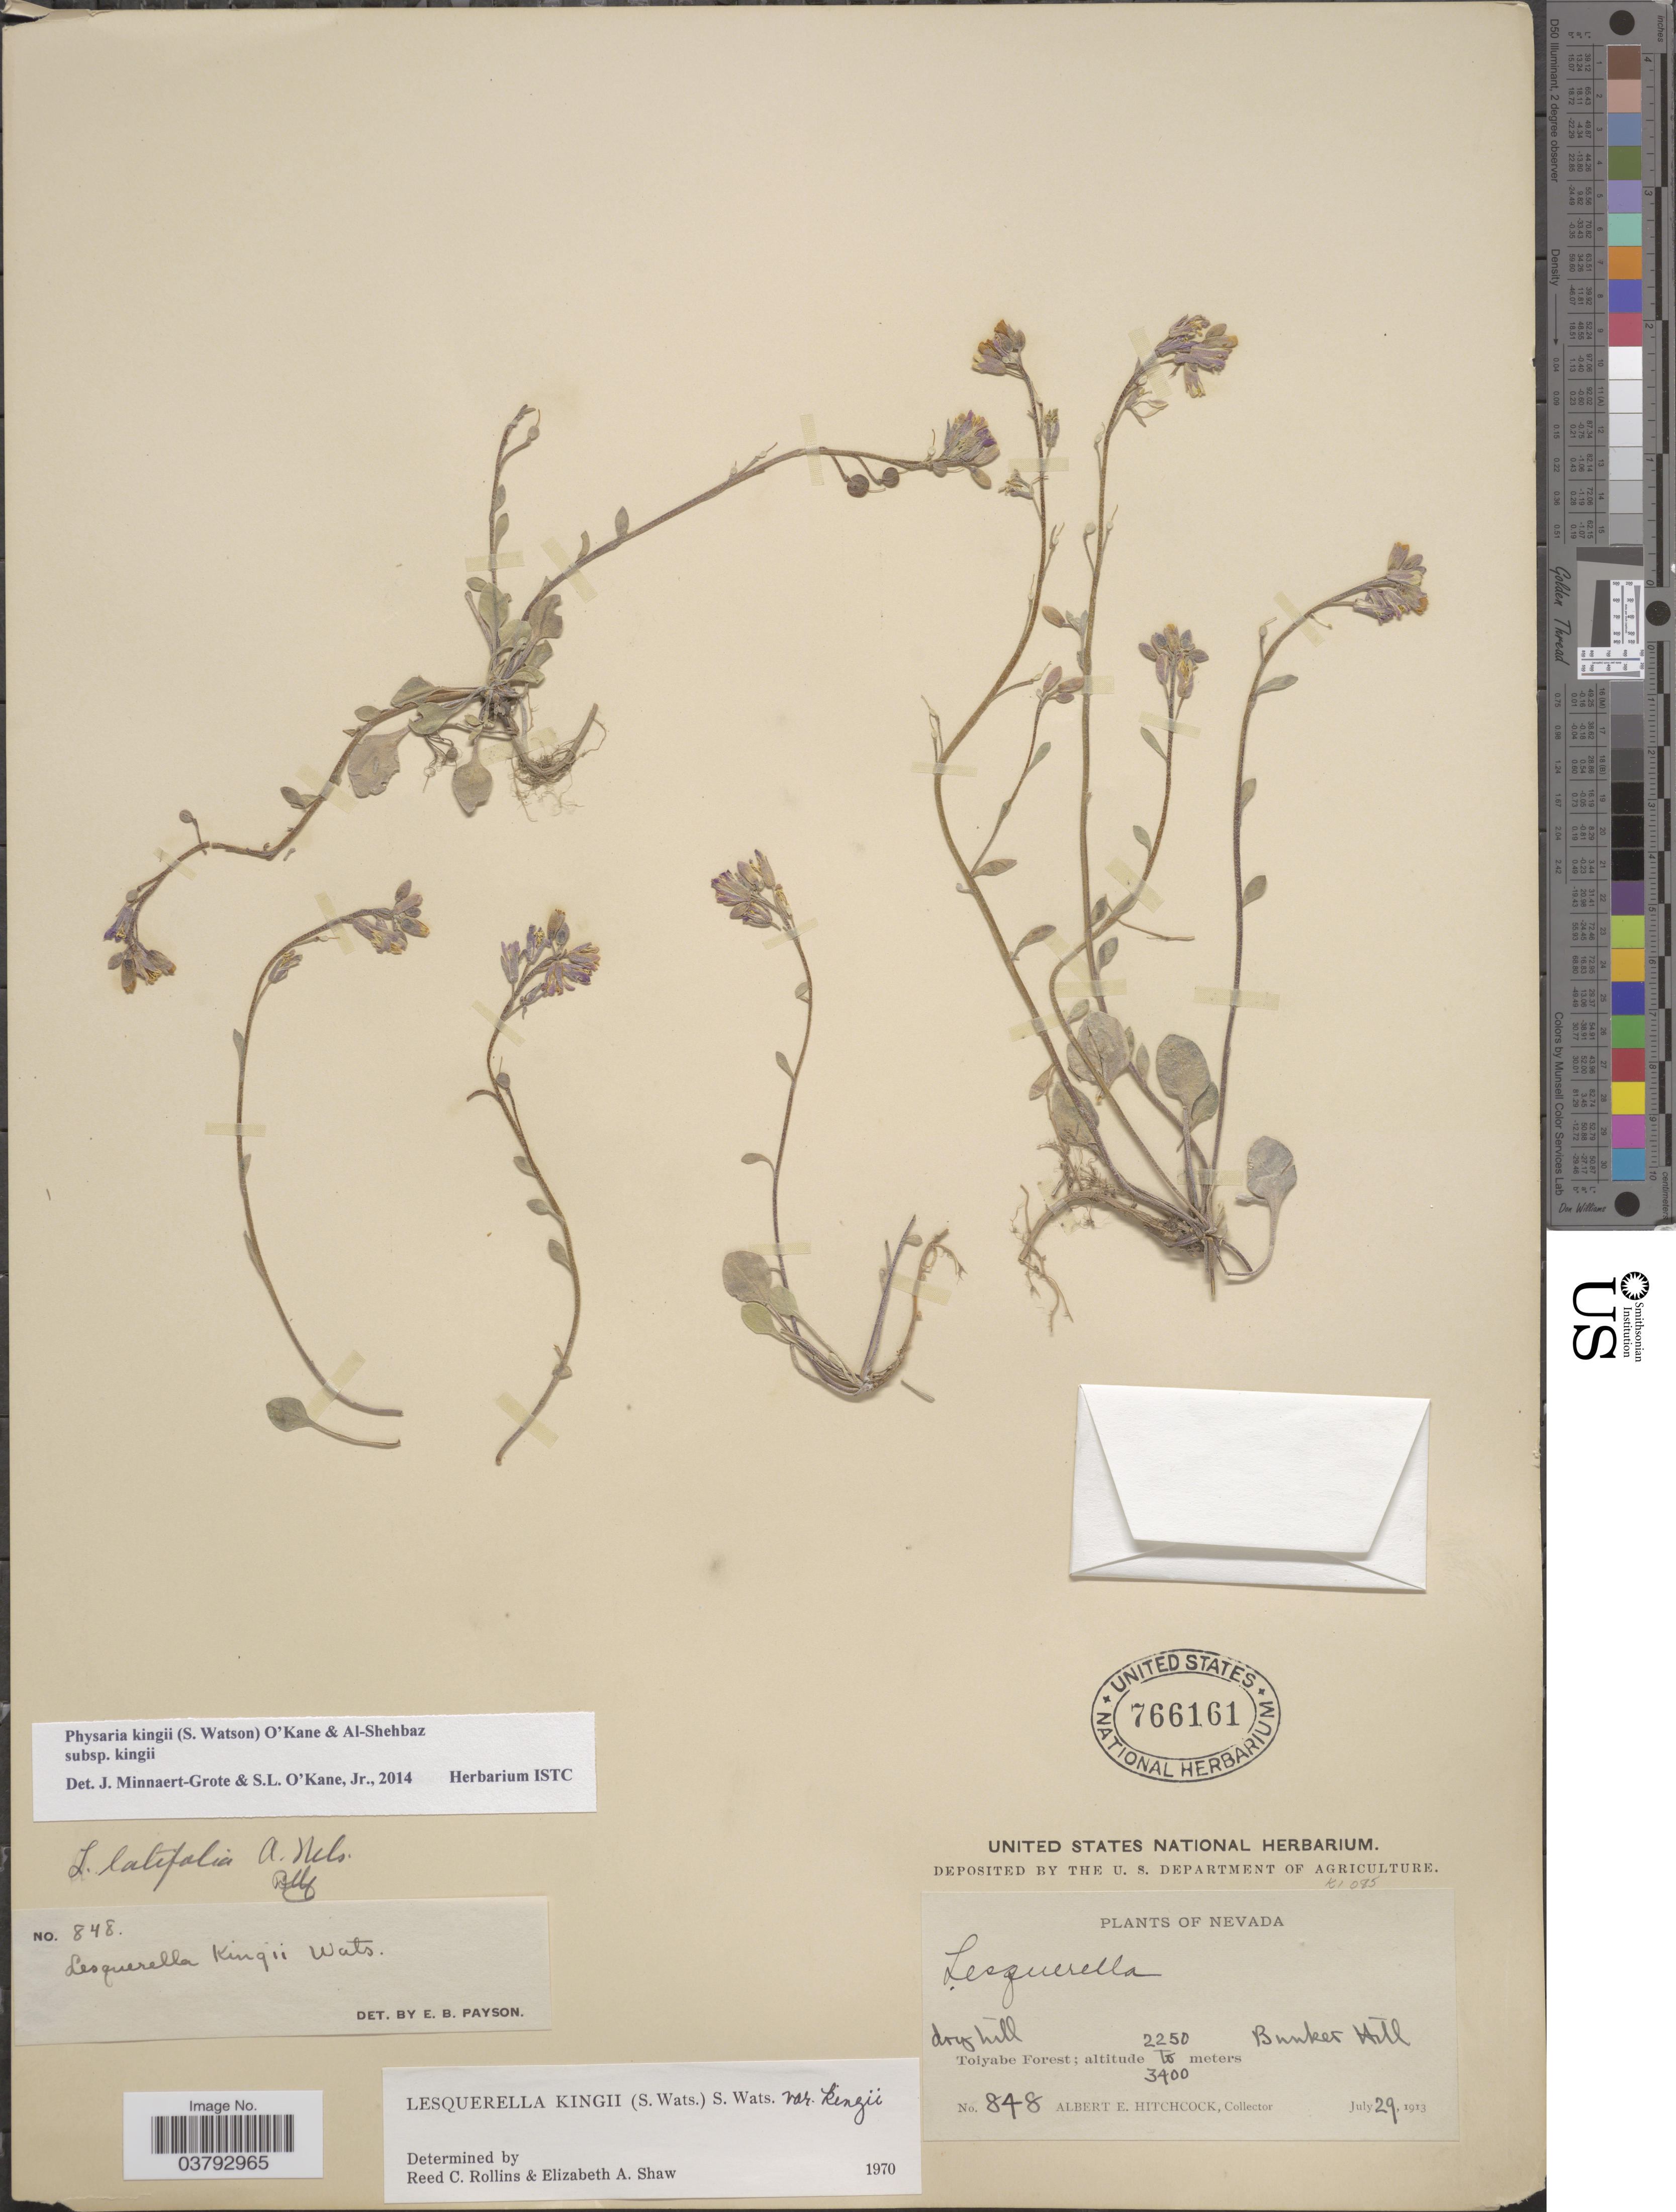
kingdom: Plantae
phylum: Tracheophyta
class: Magnoliopsida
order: Brassicales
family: Brassicaceae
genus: Physaria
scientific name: Physaria kingii subsp. kingii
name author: S. Watson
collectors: A. Hitchcock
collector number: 848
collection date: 1913-07-29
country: United States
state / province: Nevada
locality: Toiyabe Forest. Bunker Hill.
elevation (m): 2250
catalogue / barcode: US 766161